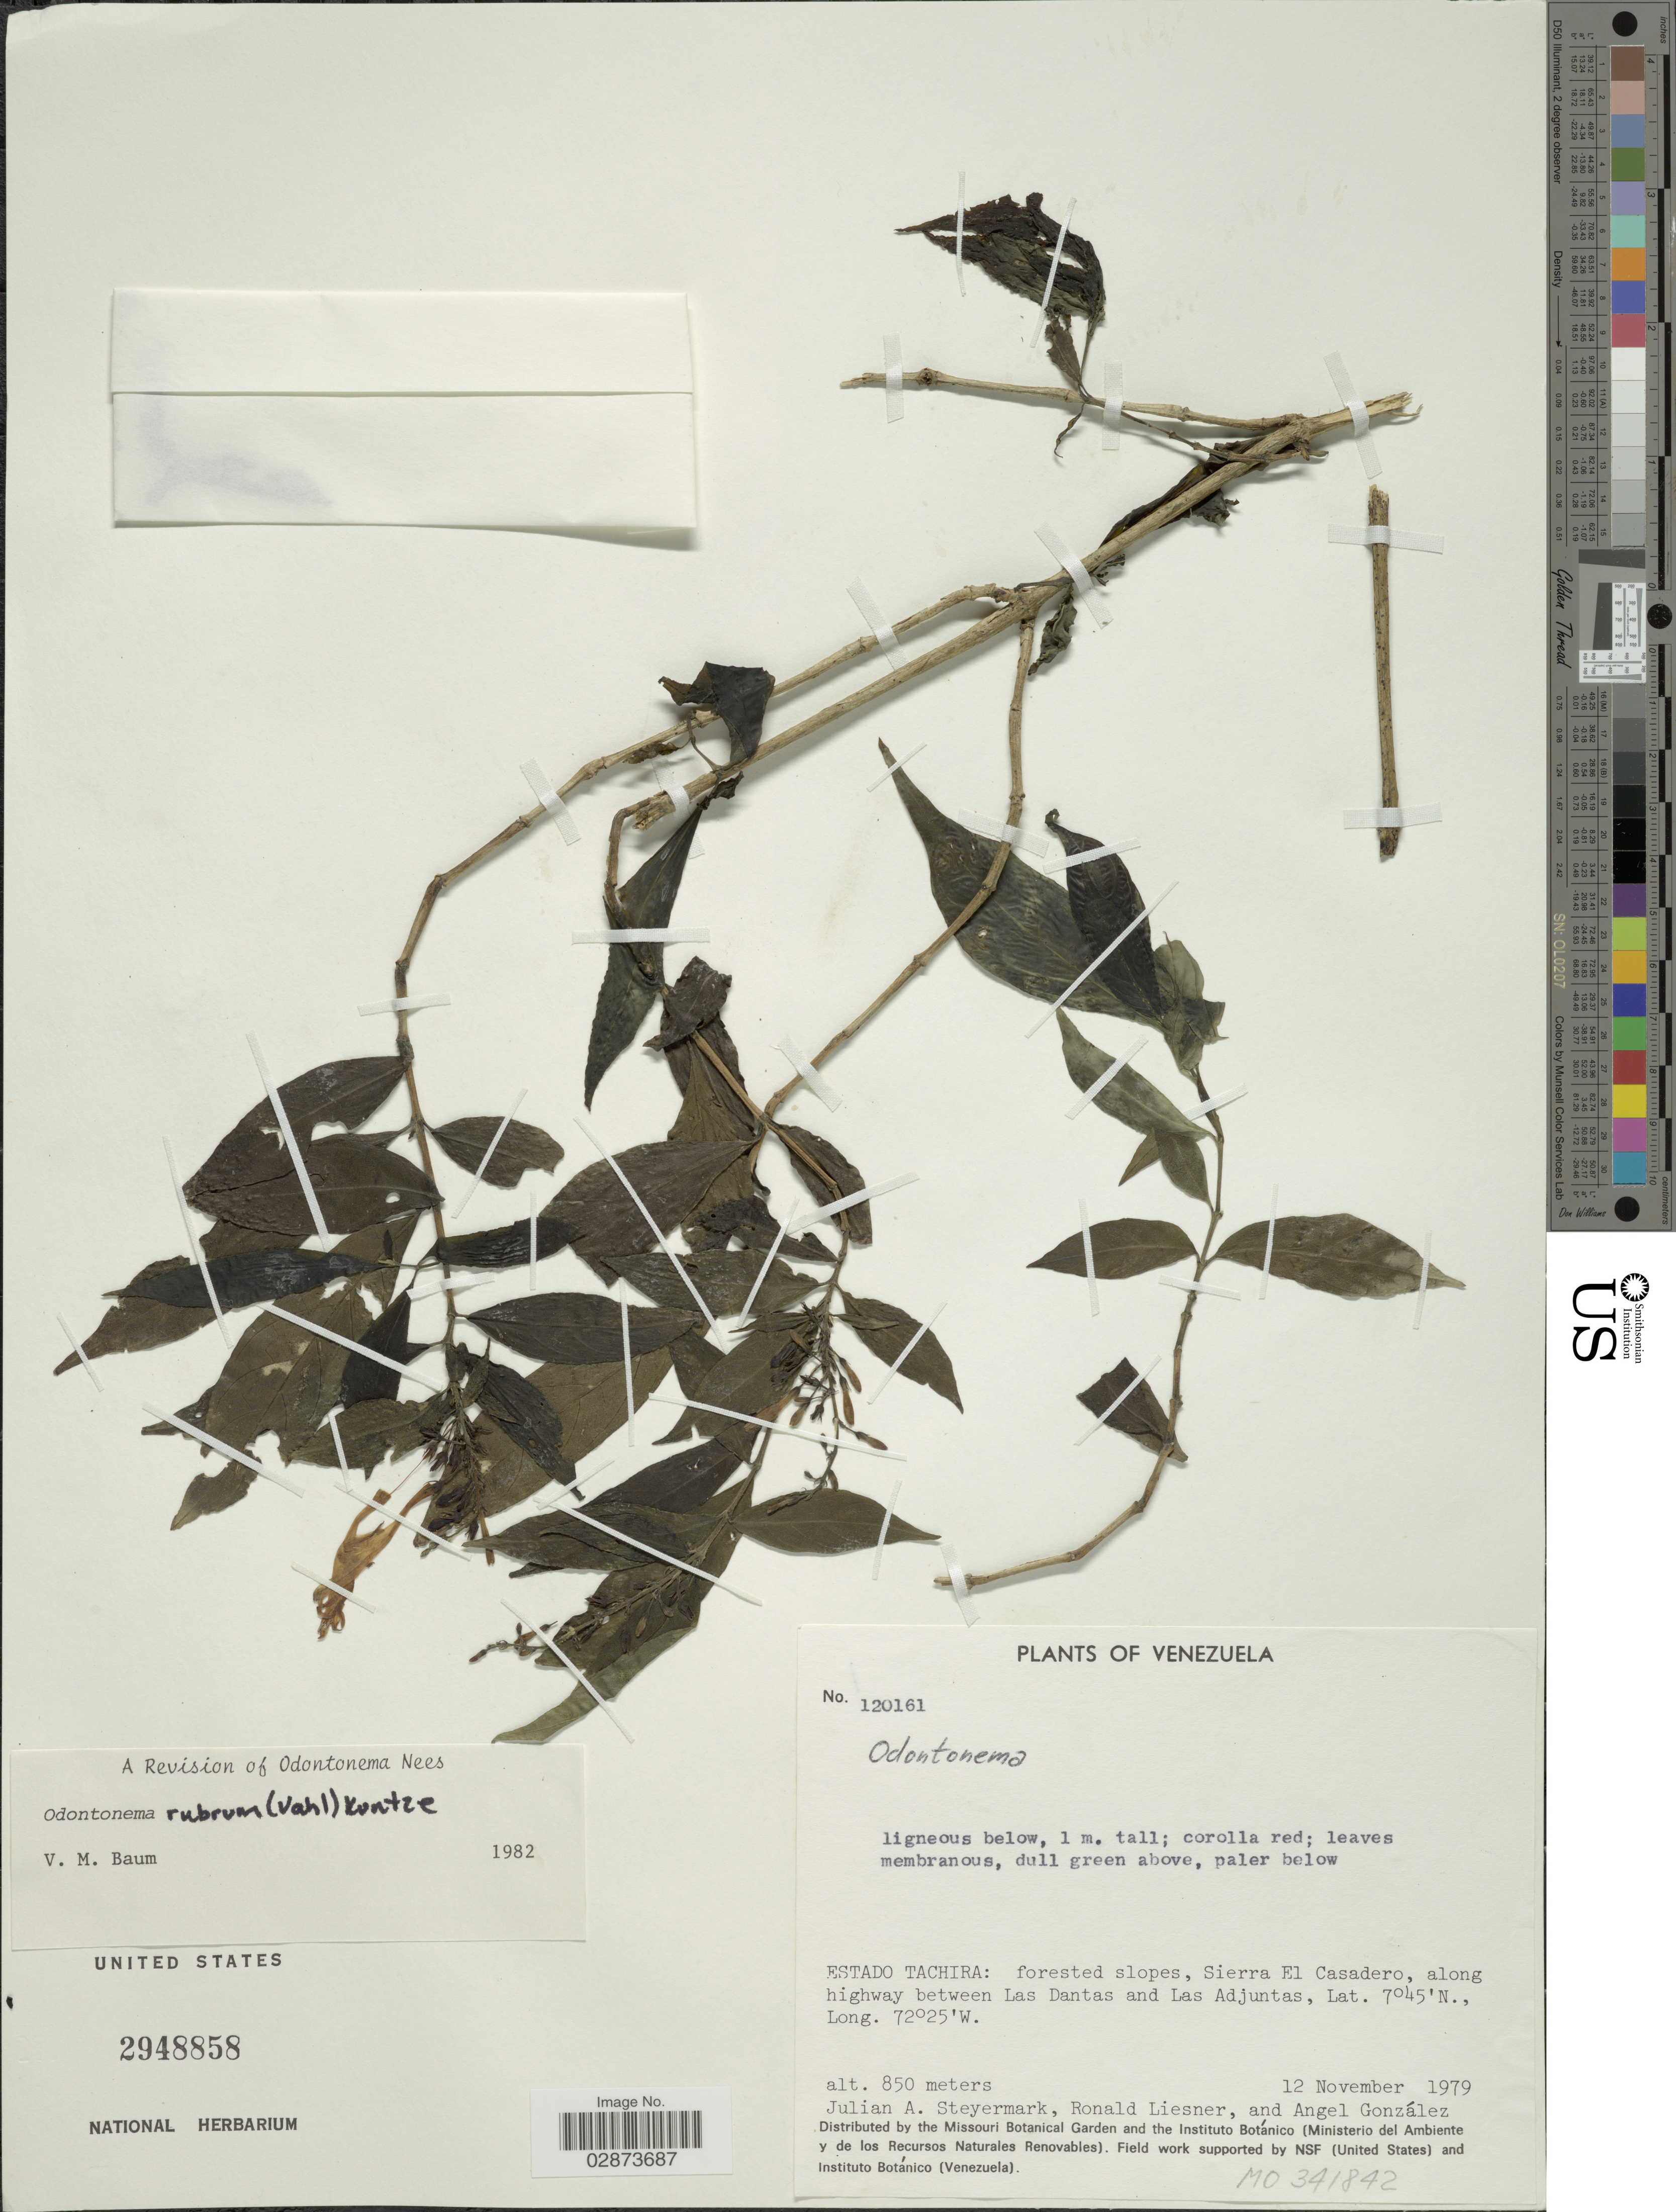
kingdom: Plantae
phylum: Tracheophyta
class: Magnoliopsida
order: Lamiales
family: Acanthaceae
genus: Odontonema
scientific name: Odontonema rubrum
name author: (Vahl) Kuntze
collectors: J. Steyermark, R. L. Liesner & A. C. González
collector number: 120161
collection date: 1979-11-12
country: Venezuela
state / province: Tachira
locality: Estado Tachira: forested slopes, Sierra El Casadero, along highway between Las Dantas and Las Adjuntas.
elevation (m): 850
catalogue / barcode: US 2948858